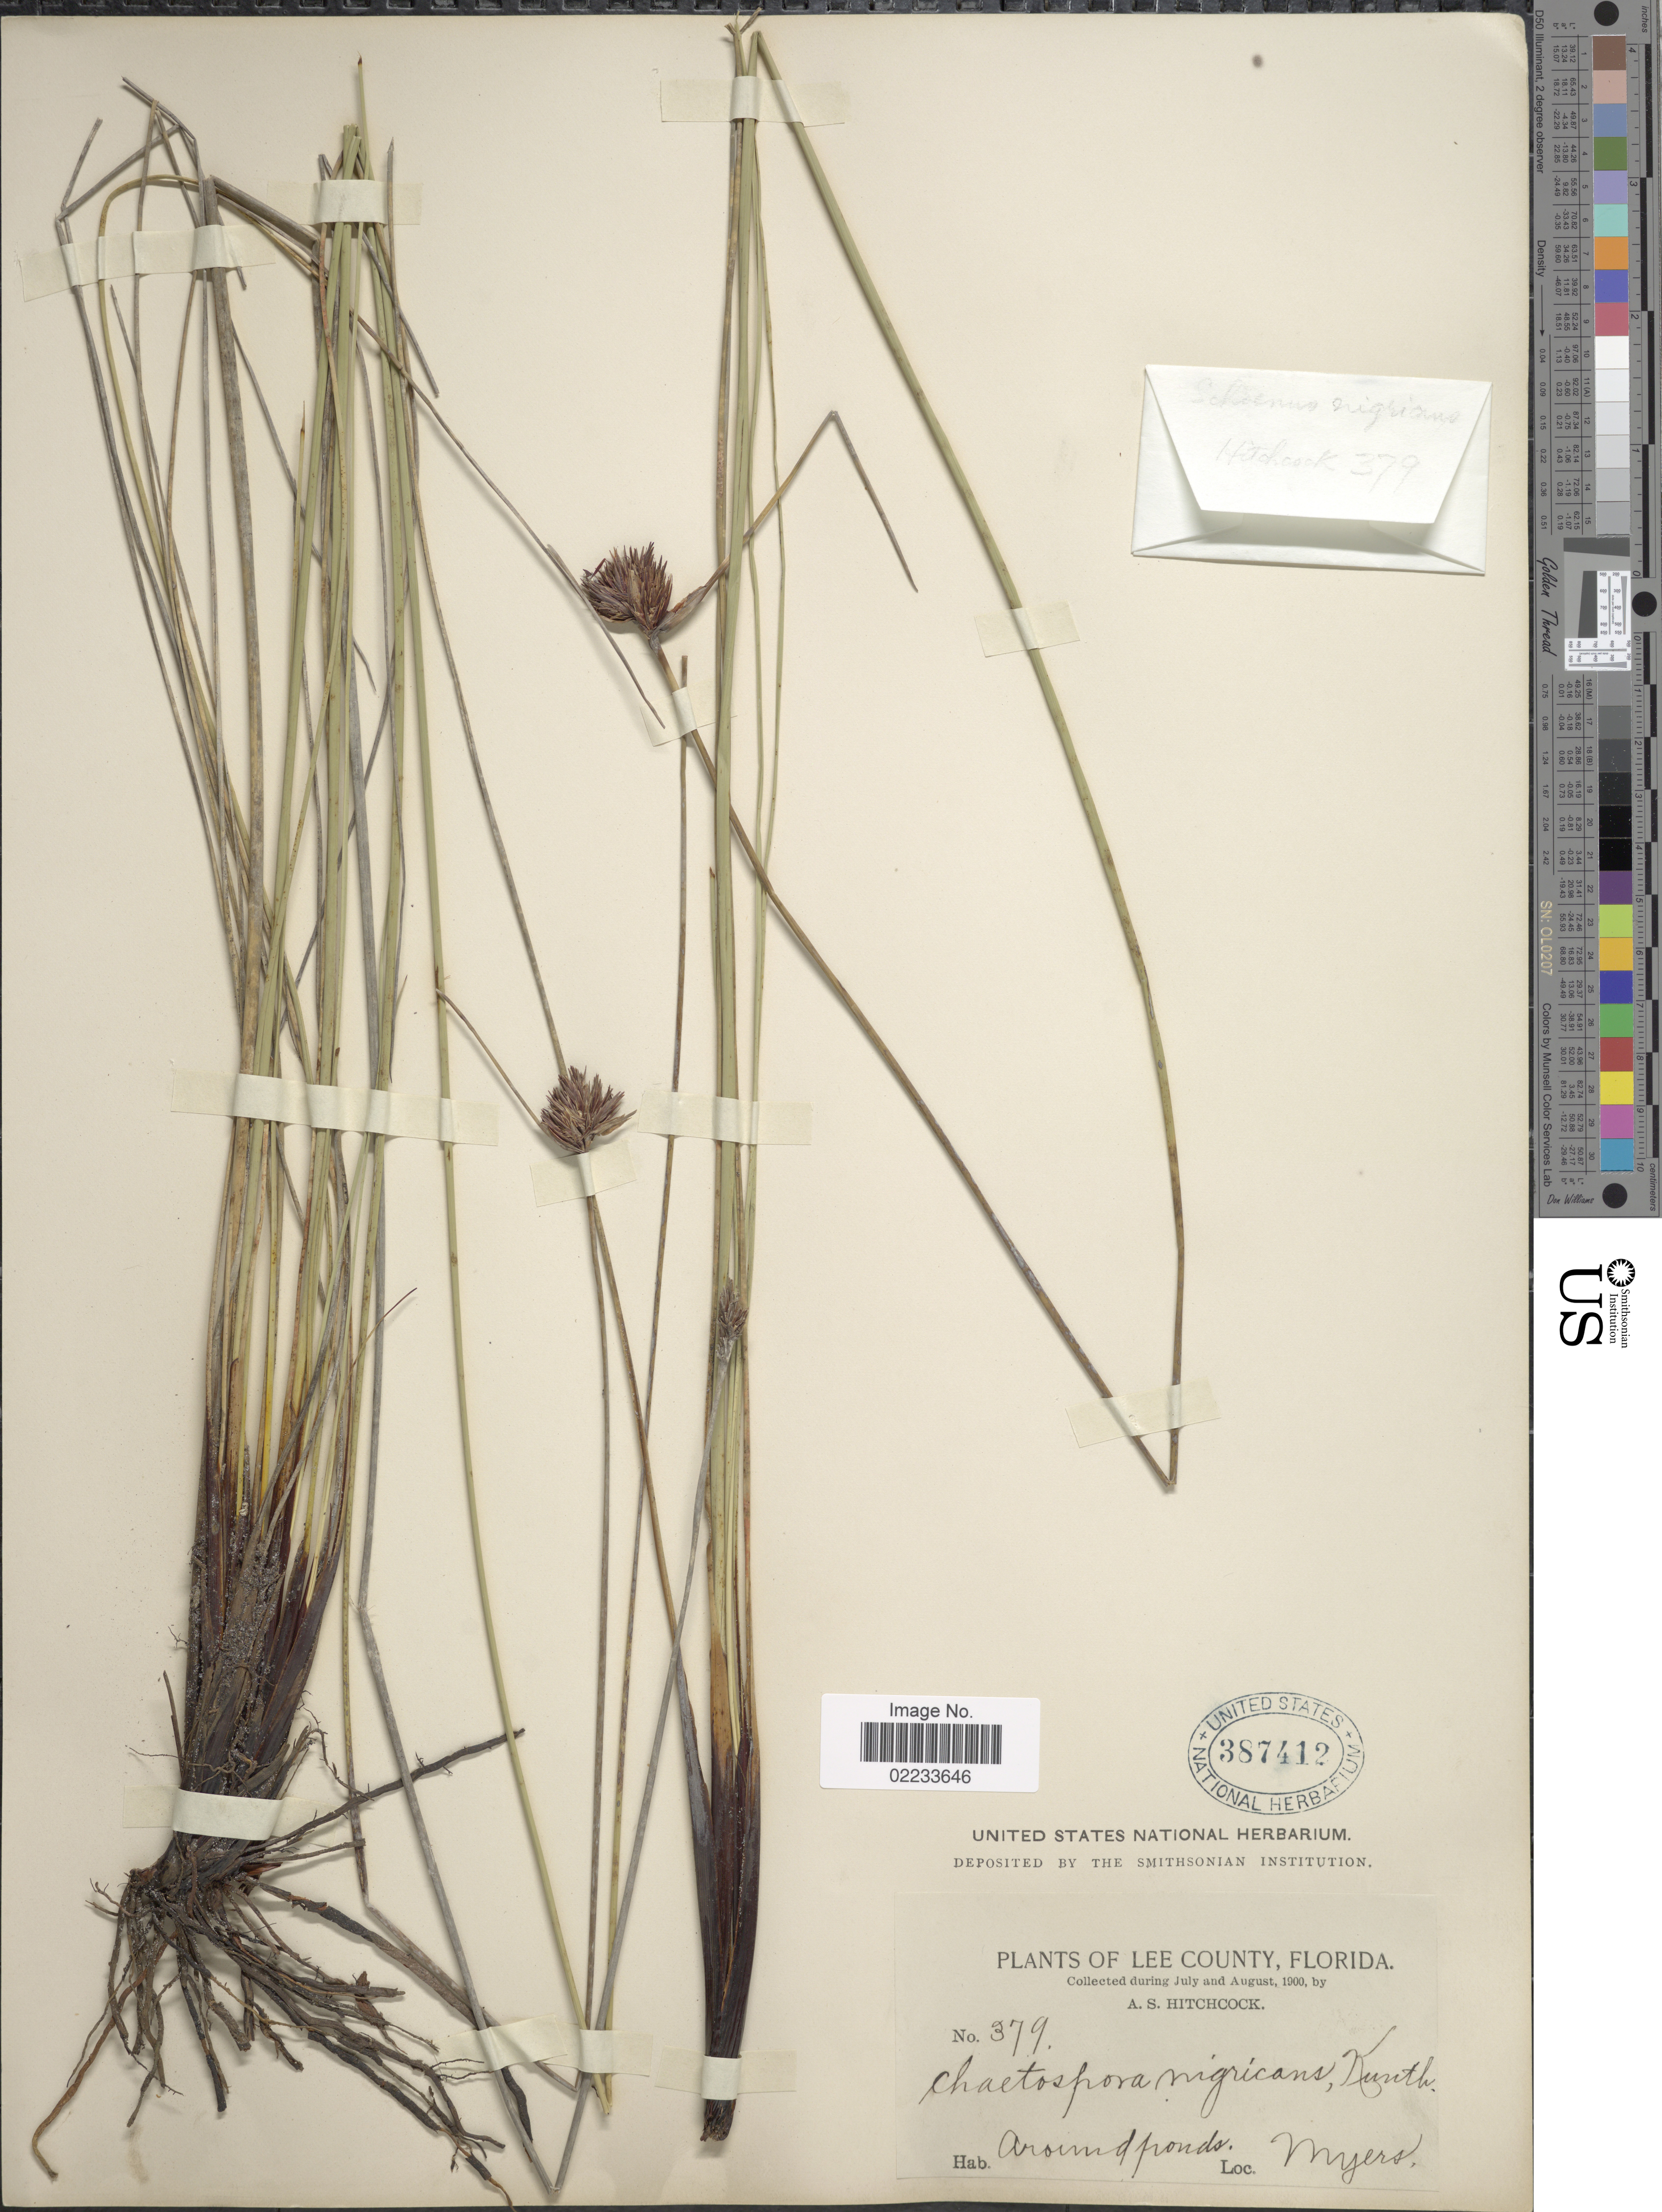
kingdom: Plantae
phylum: Tracheophyta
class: Liliopsida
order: Poales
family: Cyperaceae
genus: Schoenus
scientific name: Schoenus nigricans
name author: L.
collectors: A. S. Hitchcock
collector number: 379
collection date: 1900-07/1900-08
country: United States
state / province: Florida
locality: Lee County, Around ponds, Myers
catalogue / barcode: US 387412